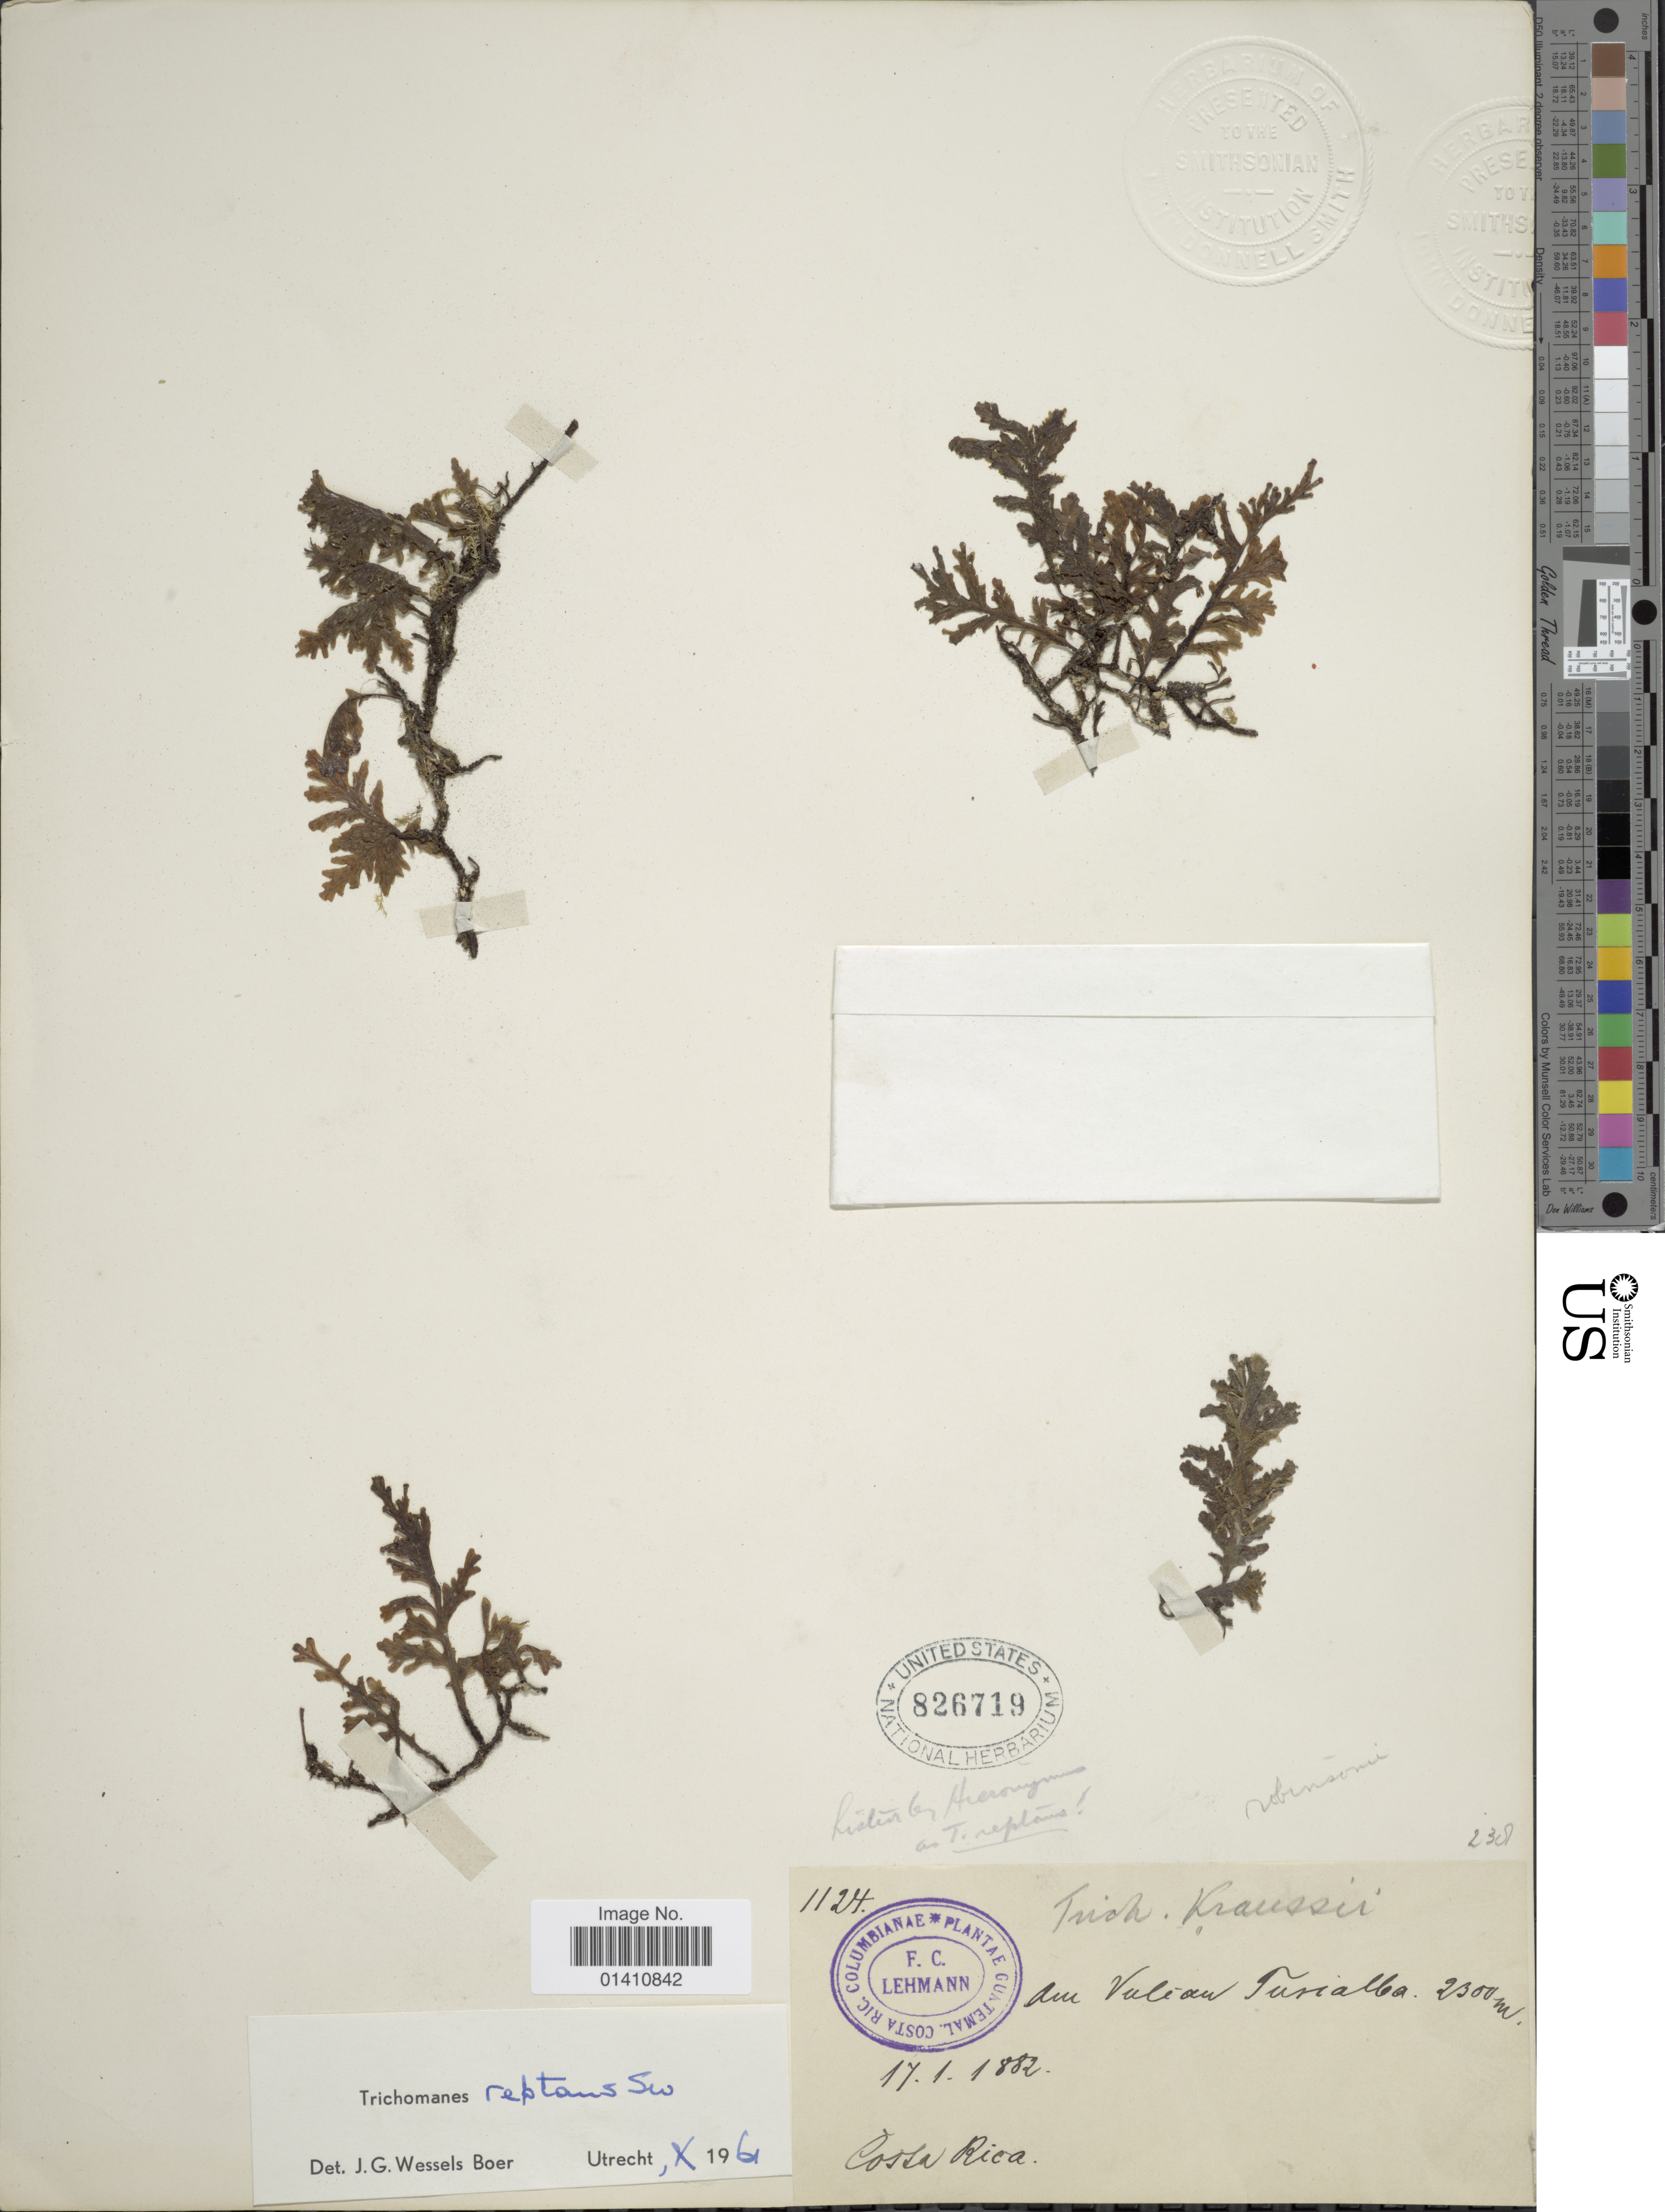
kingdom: Plantae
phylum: Tracheophyta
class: Polypodiopsida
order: Hymenophyllales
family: Hymenophyllaceae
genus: Didymoglossum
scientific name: Didymoglossum reptans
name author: (Sw.) C. Presl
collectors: F. C. Lehmann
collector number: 1124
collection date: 1882-01-17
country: Costa Rica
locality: Aun Vuliau Turialba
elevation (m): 2300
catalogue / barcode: US 826719